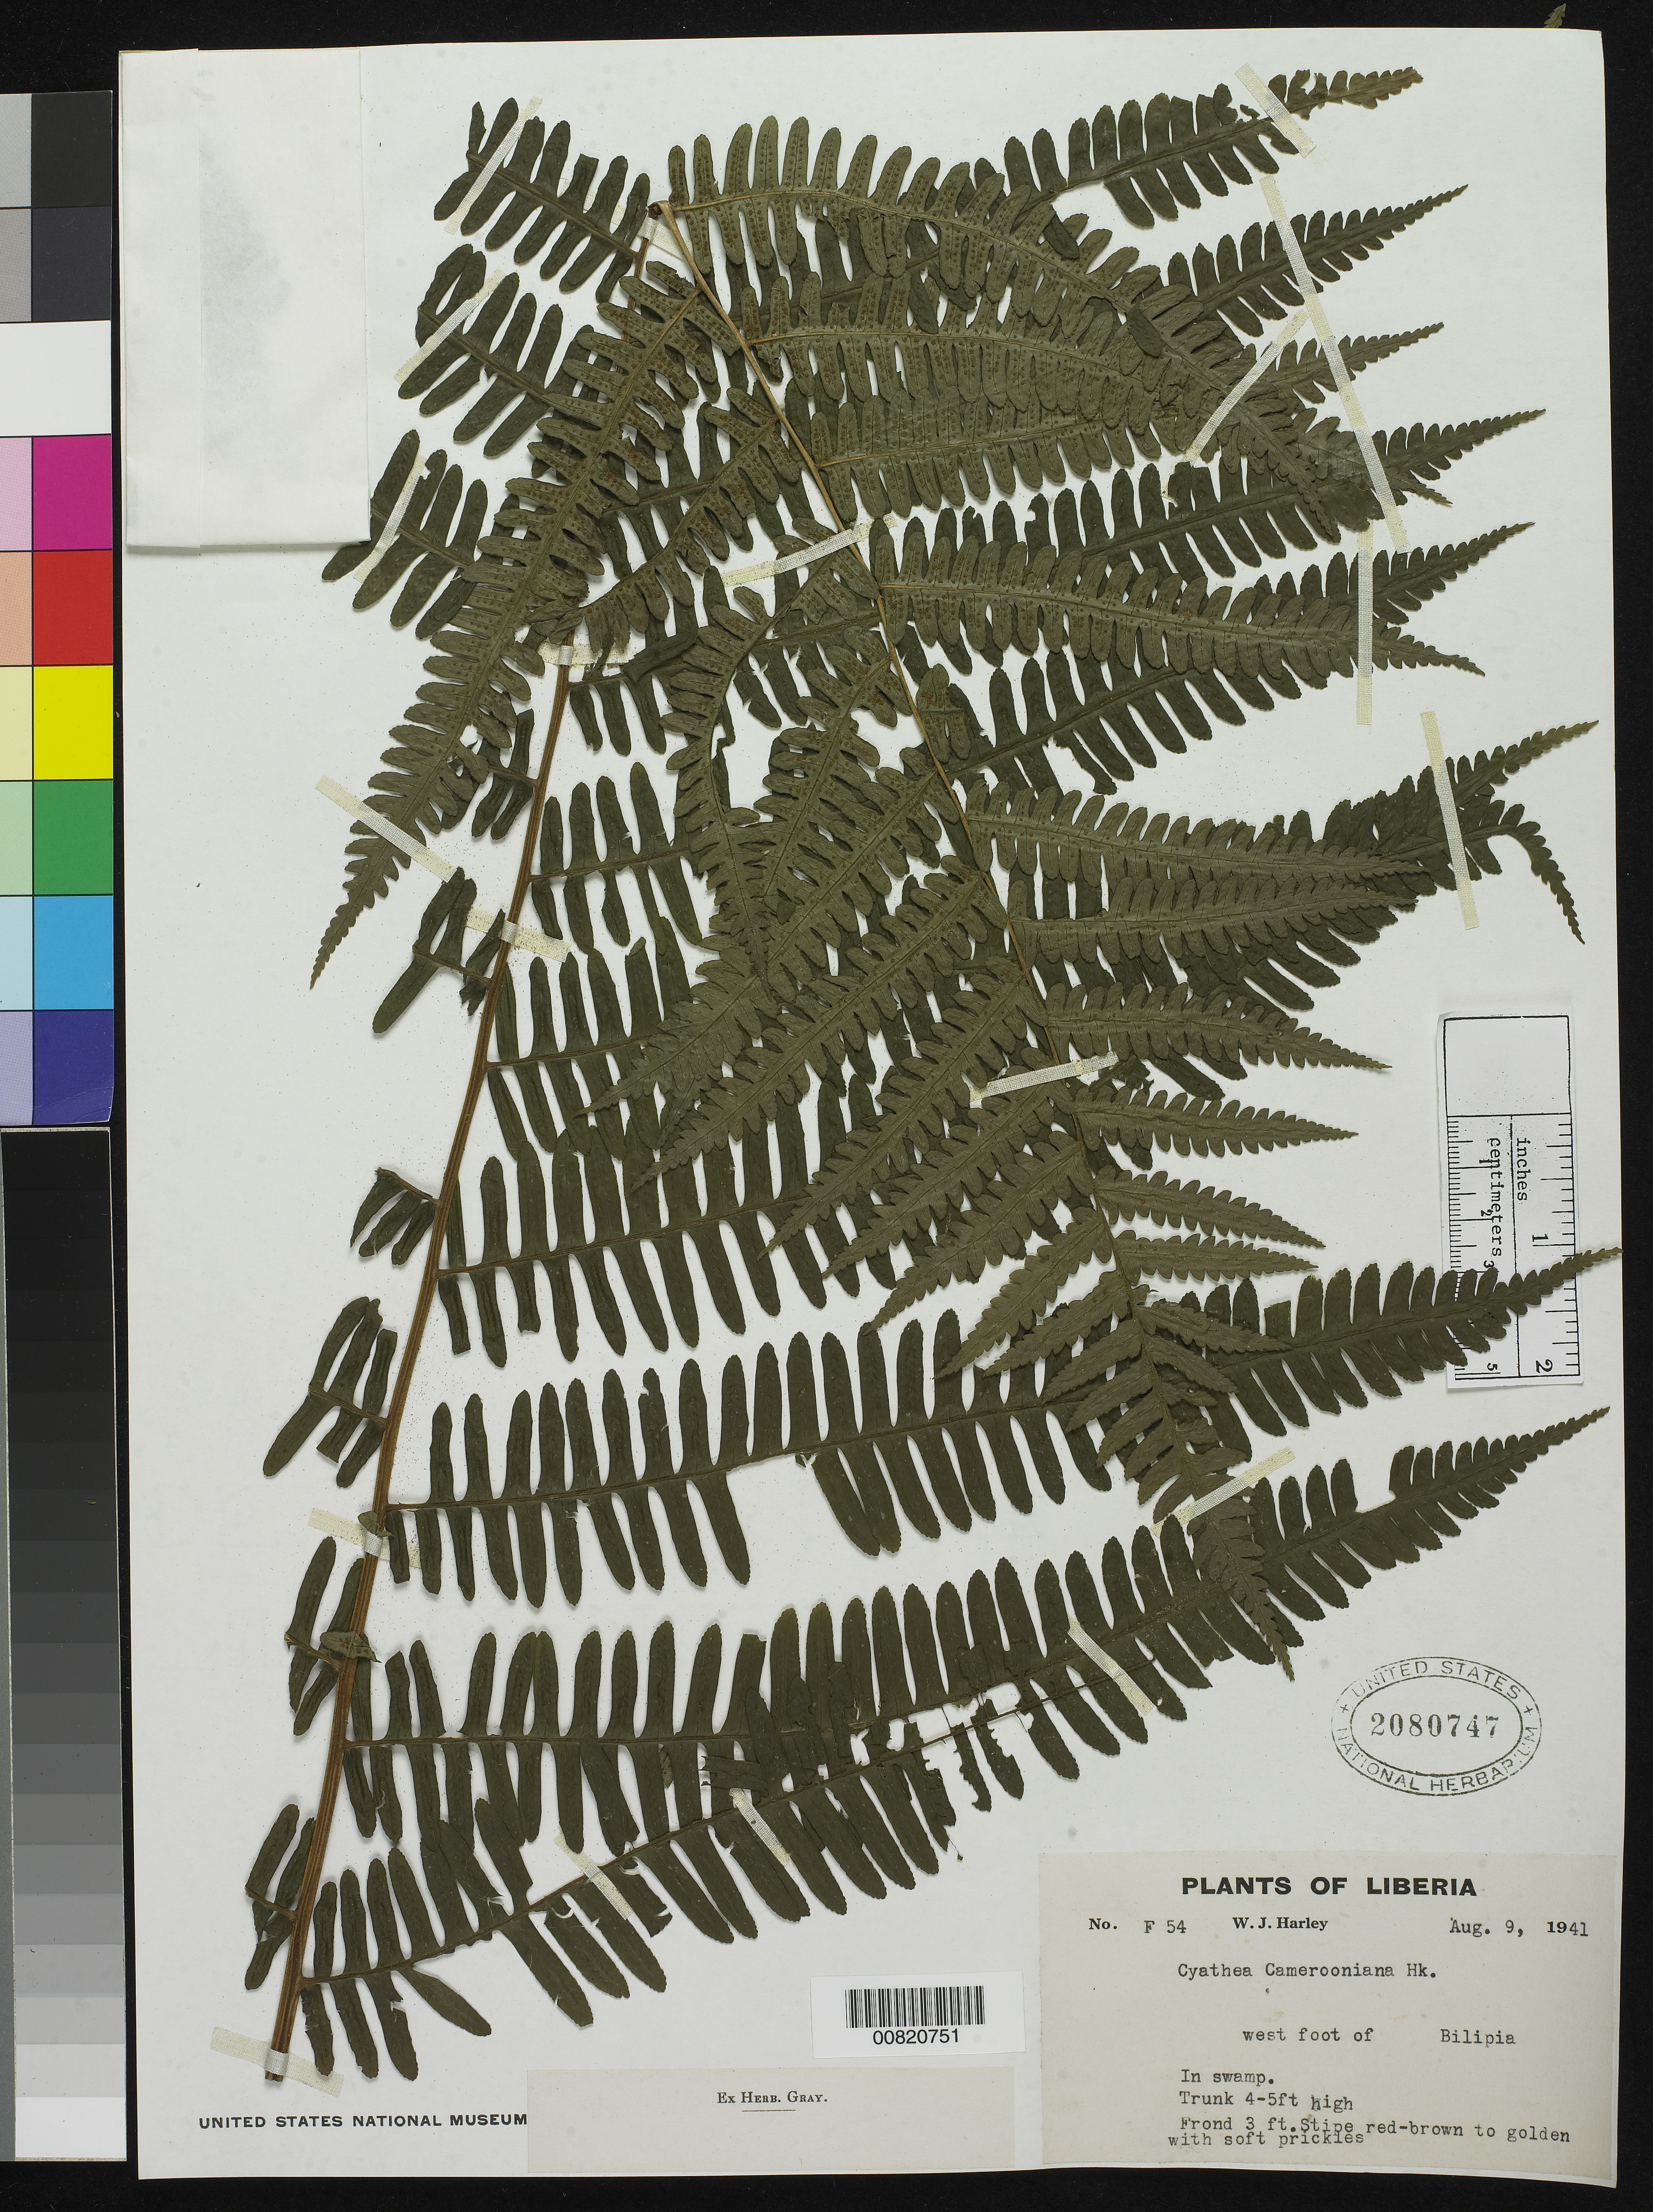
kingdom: Plantae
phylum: Tracheophyta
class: Polypodiopsida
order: Cyatheales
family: Cyatheaceae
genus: Cyathea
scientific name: Cyathea camerooniana var. aethiopica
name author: (Welw. ex Hook.) Holttum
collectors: W. Harley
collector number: F 54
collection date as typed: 9 Aug 1941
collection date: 1941-08-09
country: Liberia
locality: W foot of Bilipia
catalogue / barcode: US 2080747